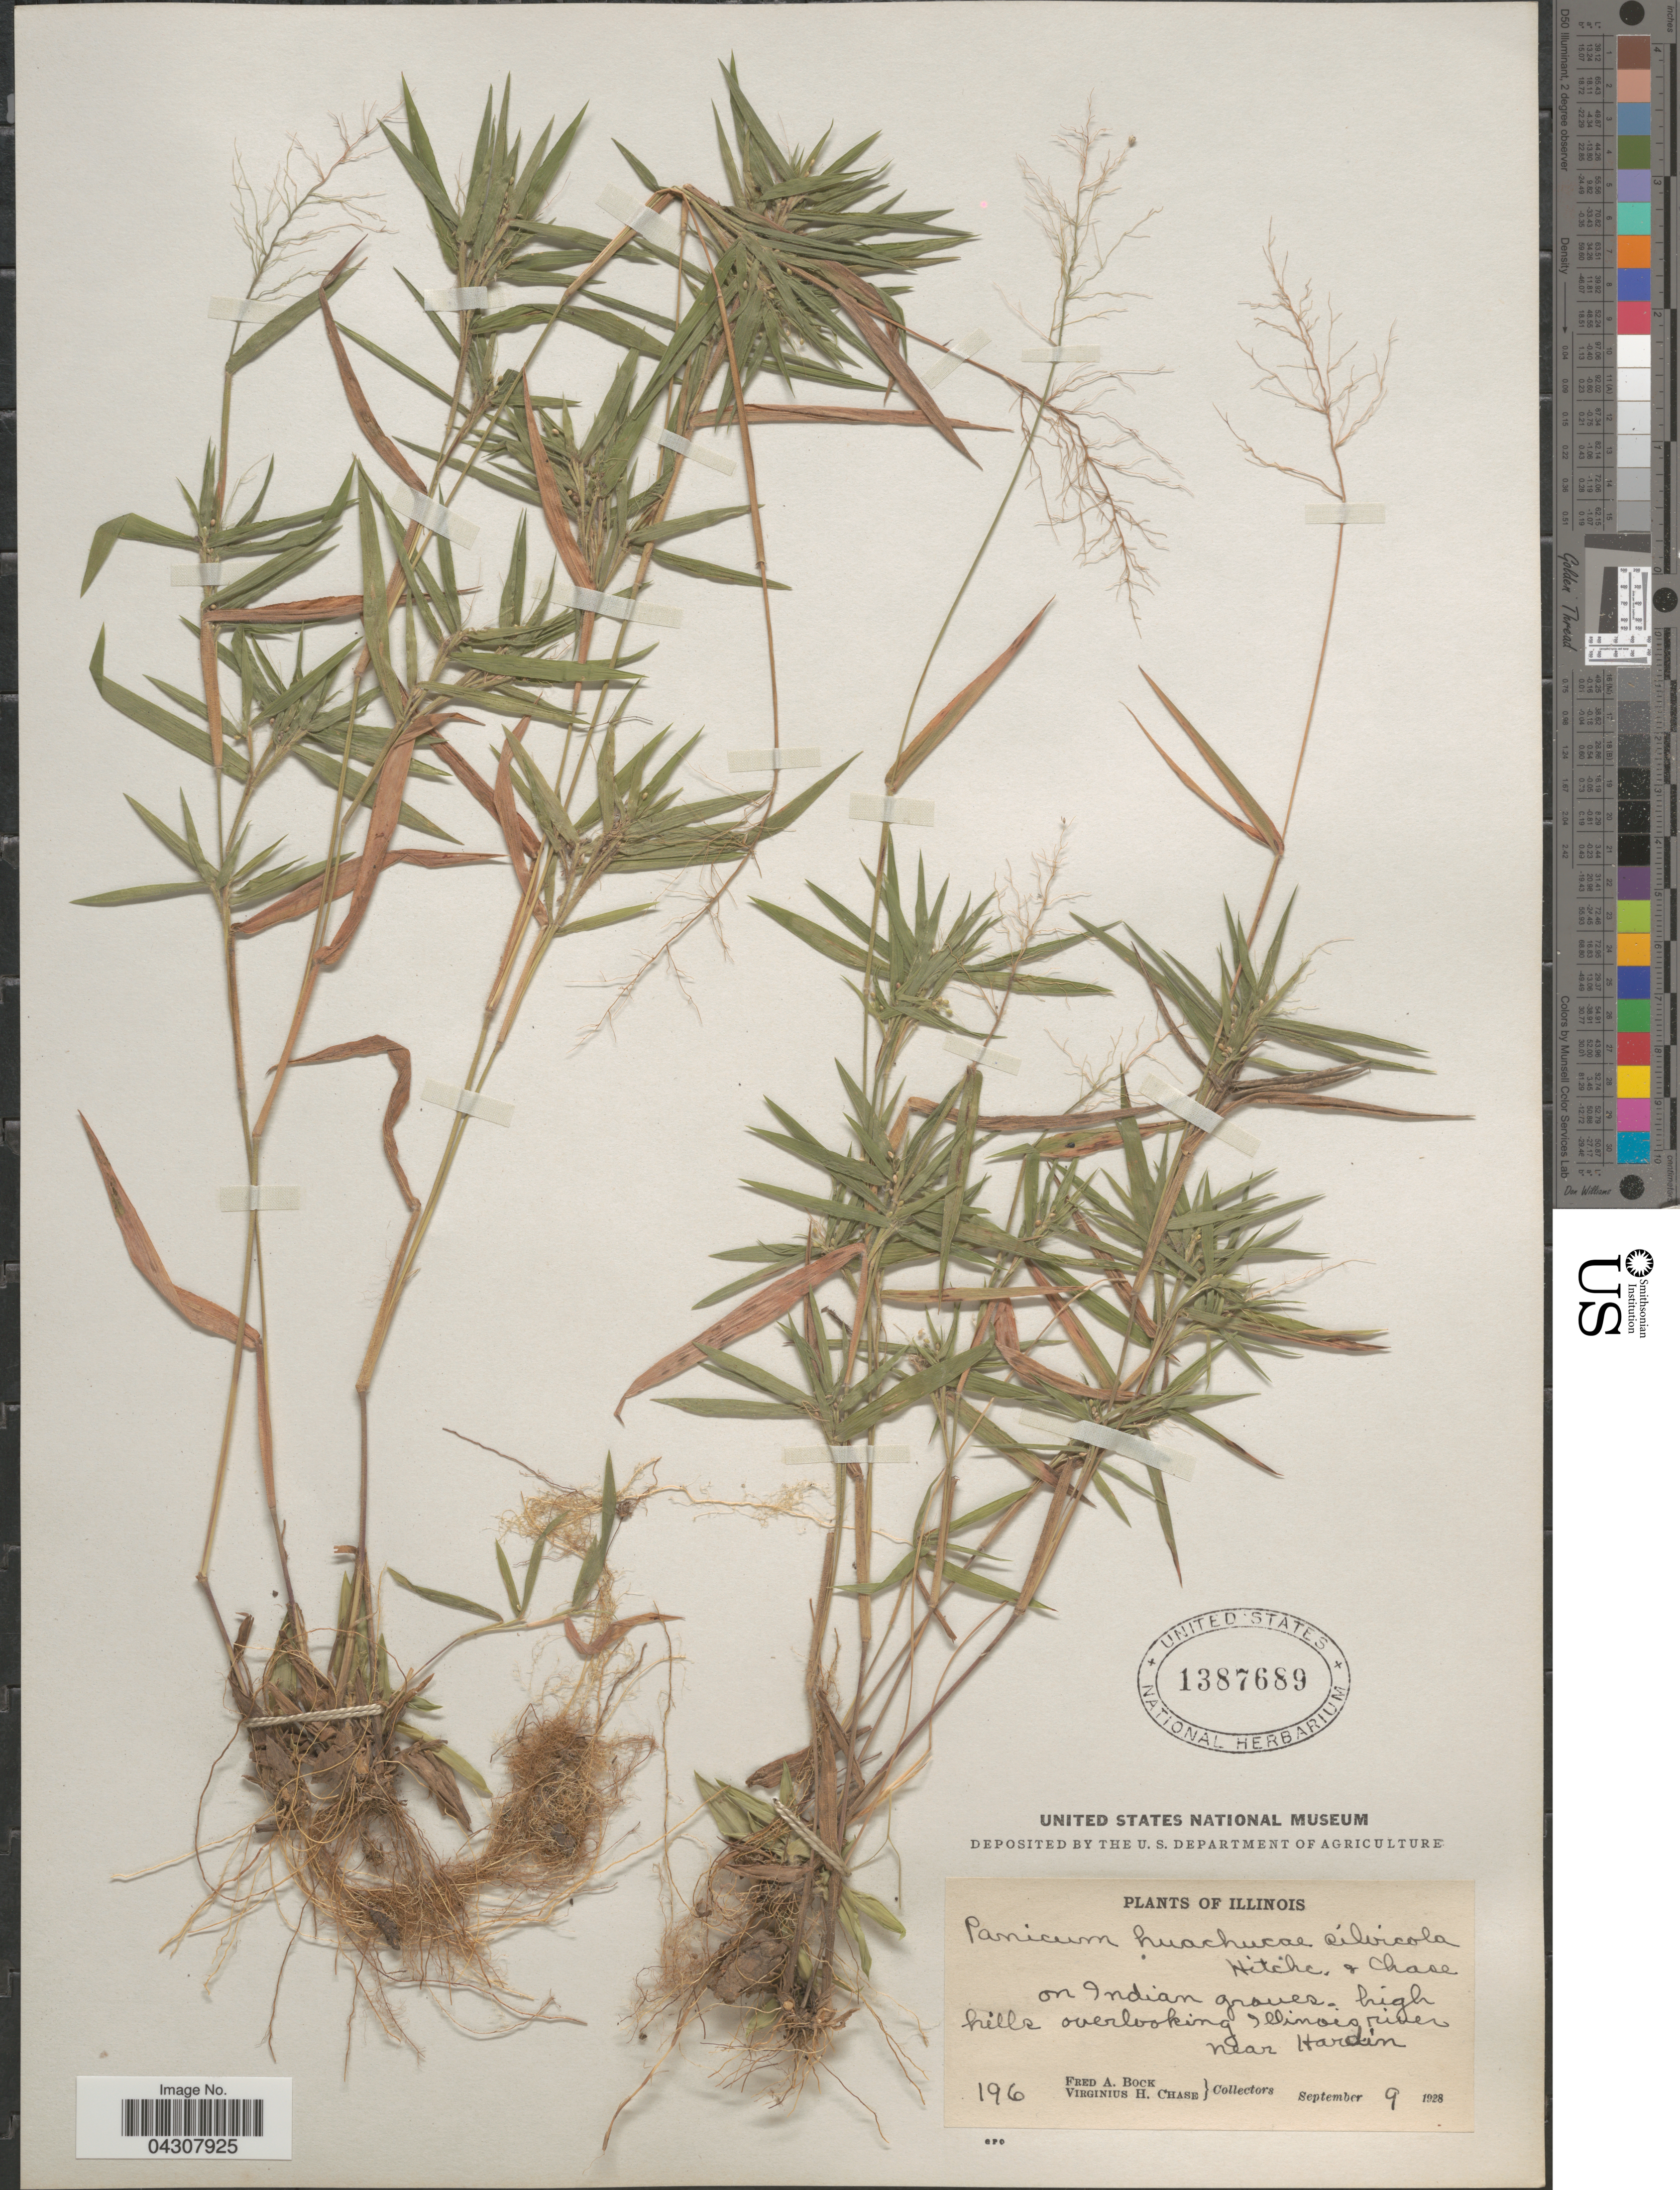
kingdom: Plantae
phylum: Tracheophyta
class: Liliopsida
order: Poales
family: Poaceae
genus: Dichanthelium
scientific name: Dichanthelium acuminatum var. acuminatum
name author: (Sw.) Gould & C.A. Clark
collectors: F. Bock & V. H. Chase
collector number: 196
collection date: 1928-09-09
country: United States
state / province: Illinois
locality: On Indian graves, high hills overlooking Illinois river near Hardin.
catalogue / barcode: US 1387689